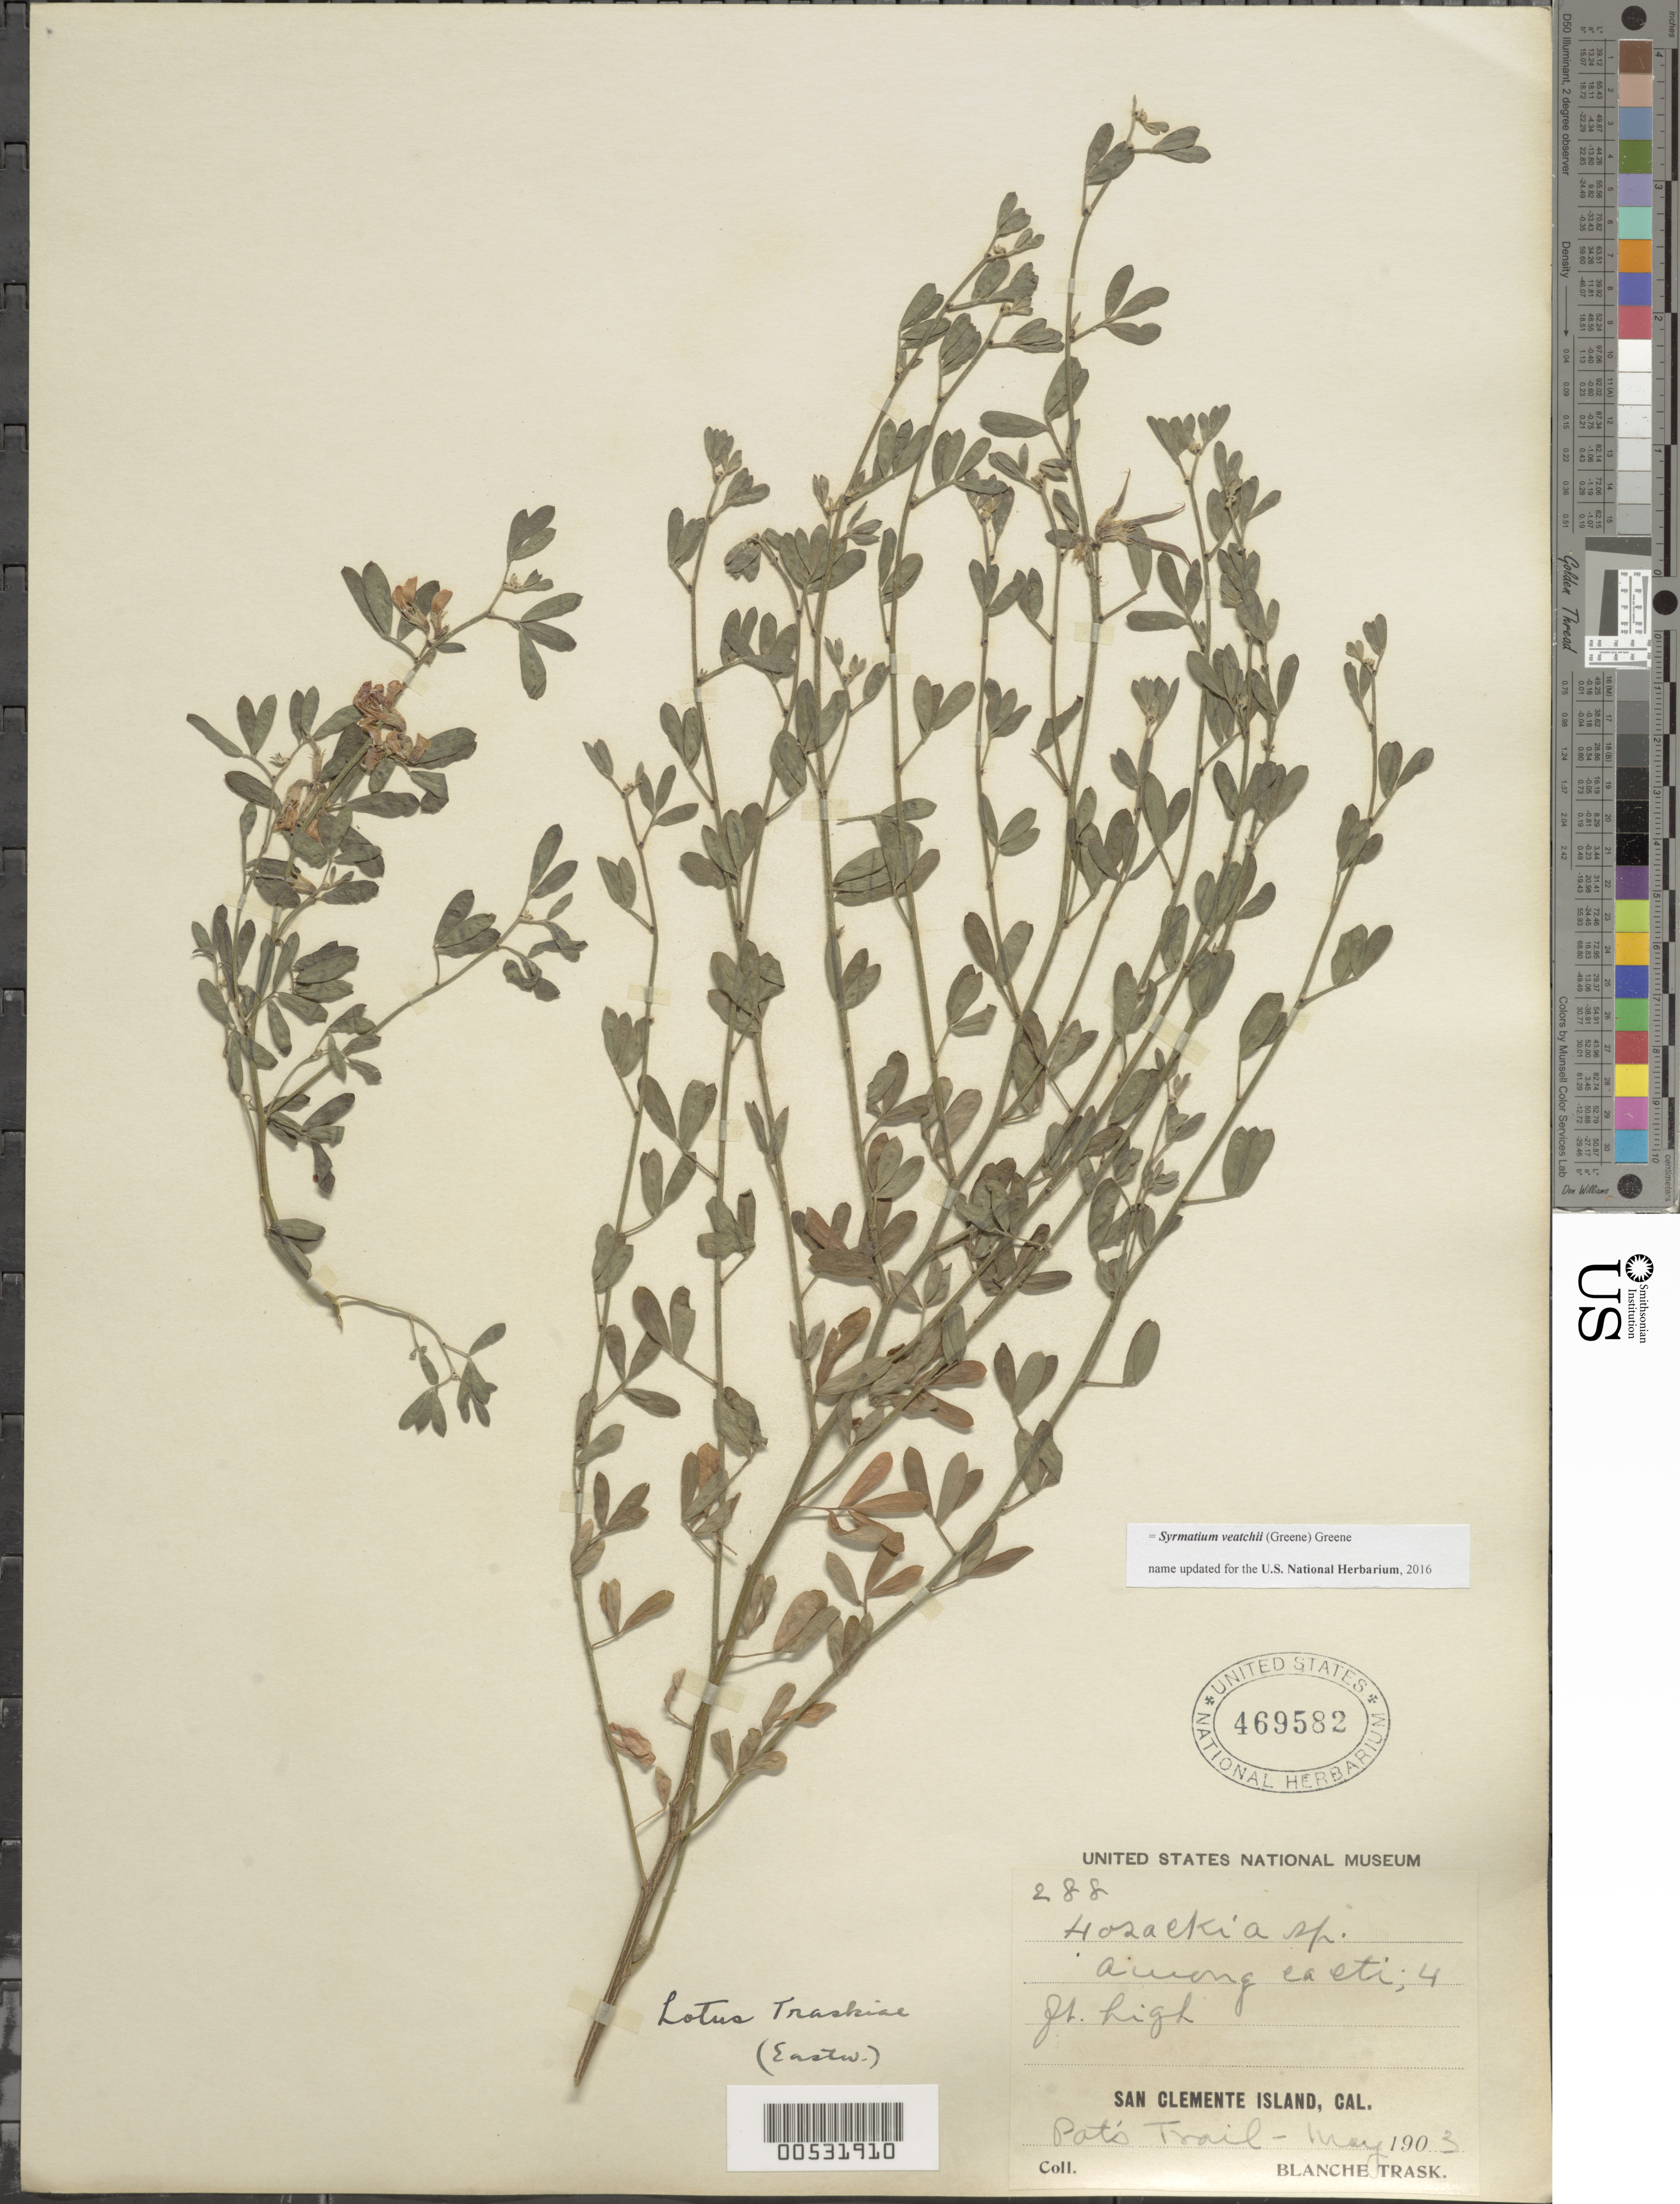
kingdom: Plantae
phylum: Tracheophyta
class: Magnoliopsida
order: Fabales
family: Fabaceae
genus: Syrmatium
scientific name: Syrmatium veatchii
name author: (Greene) Greene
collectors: B. Trask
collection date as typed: May 1903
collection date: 1903-05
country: United States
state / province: California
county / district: Los Angeles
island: San Clemente Island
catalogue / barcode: US 469582